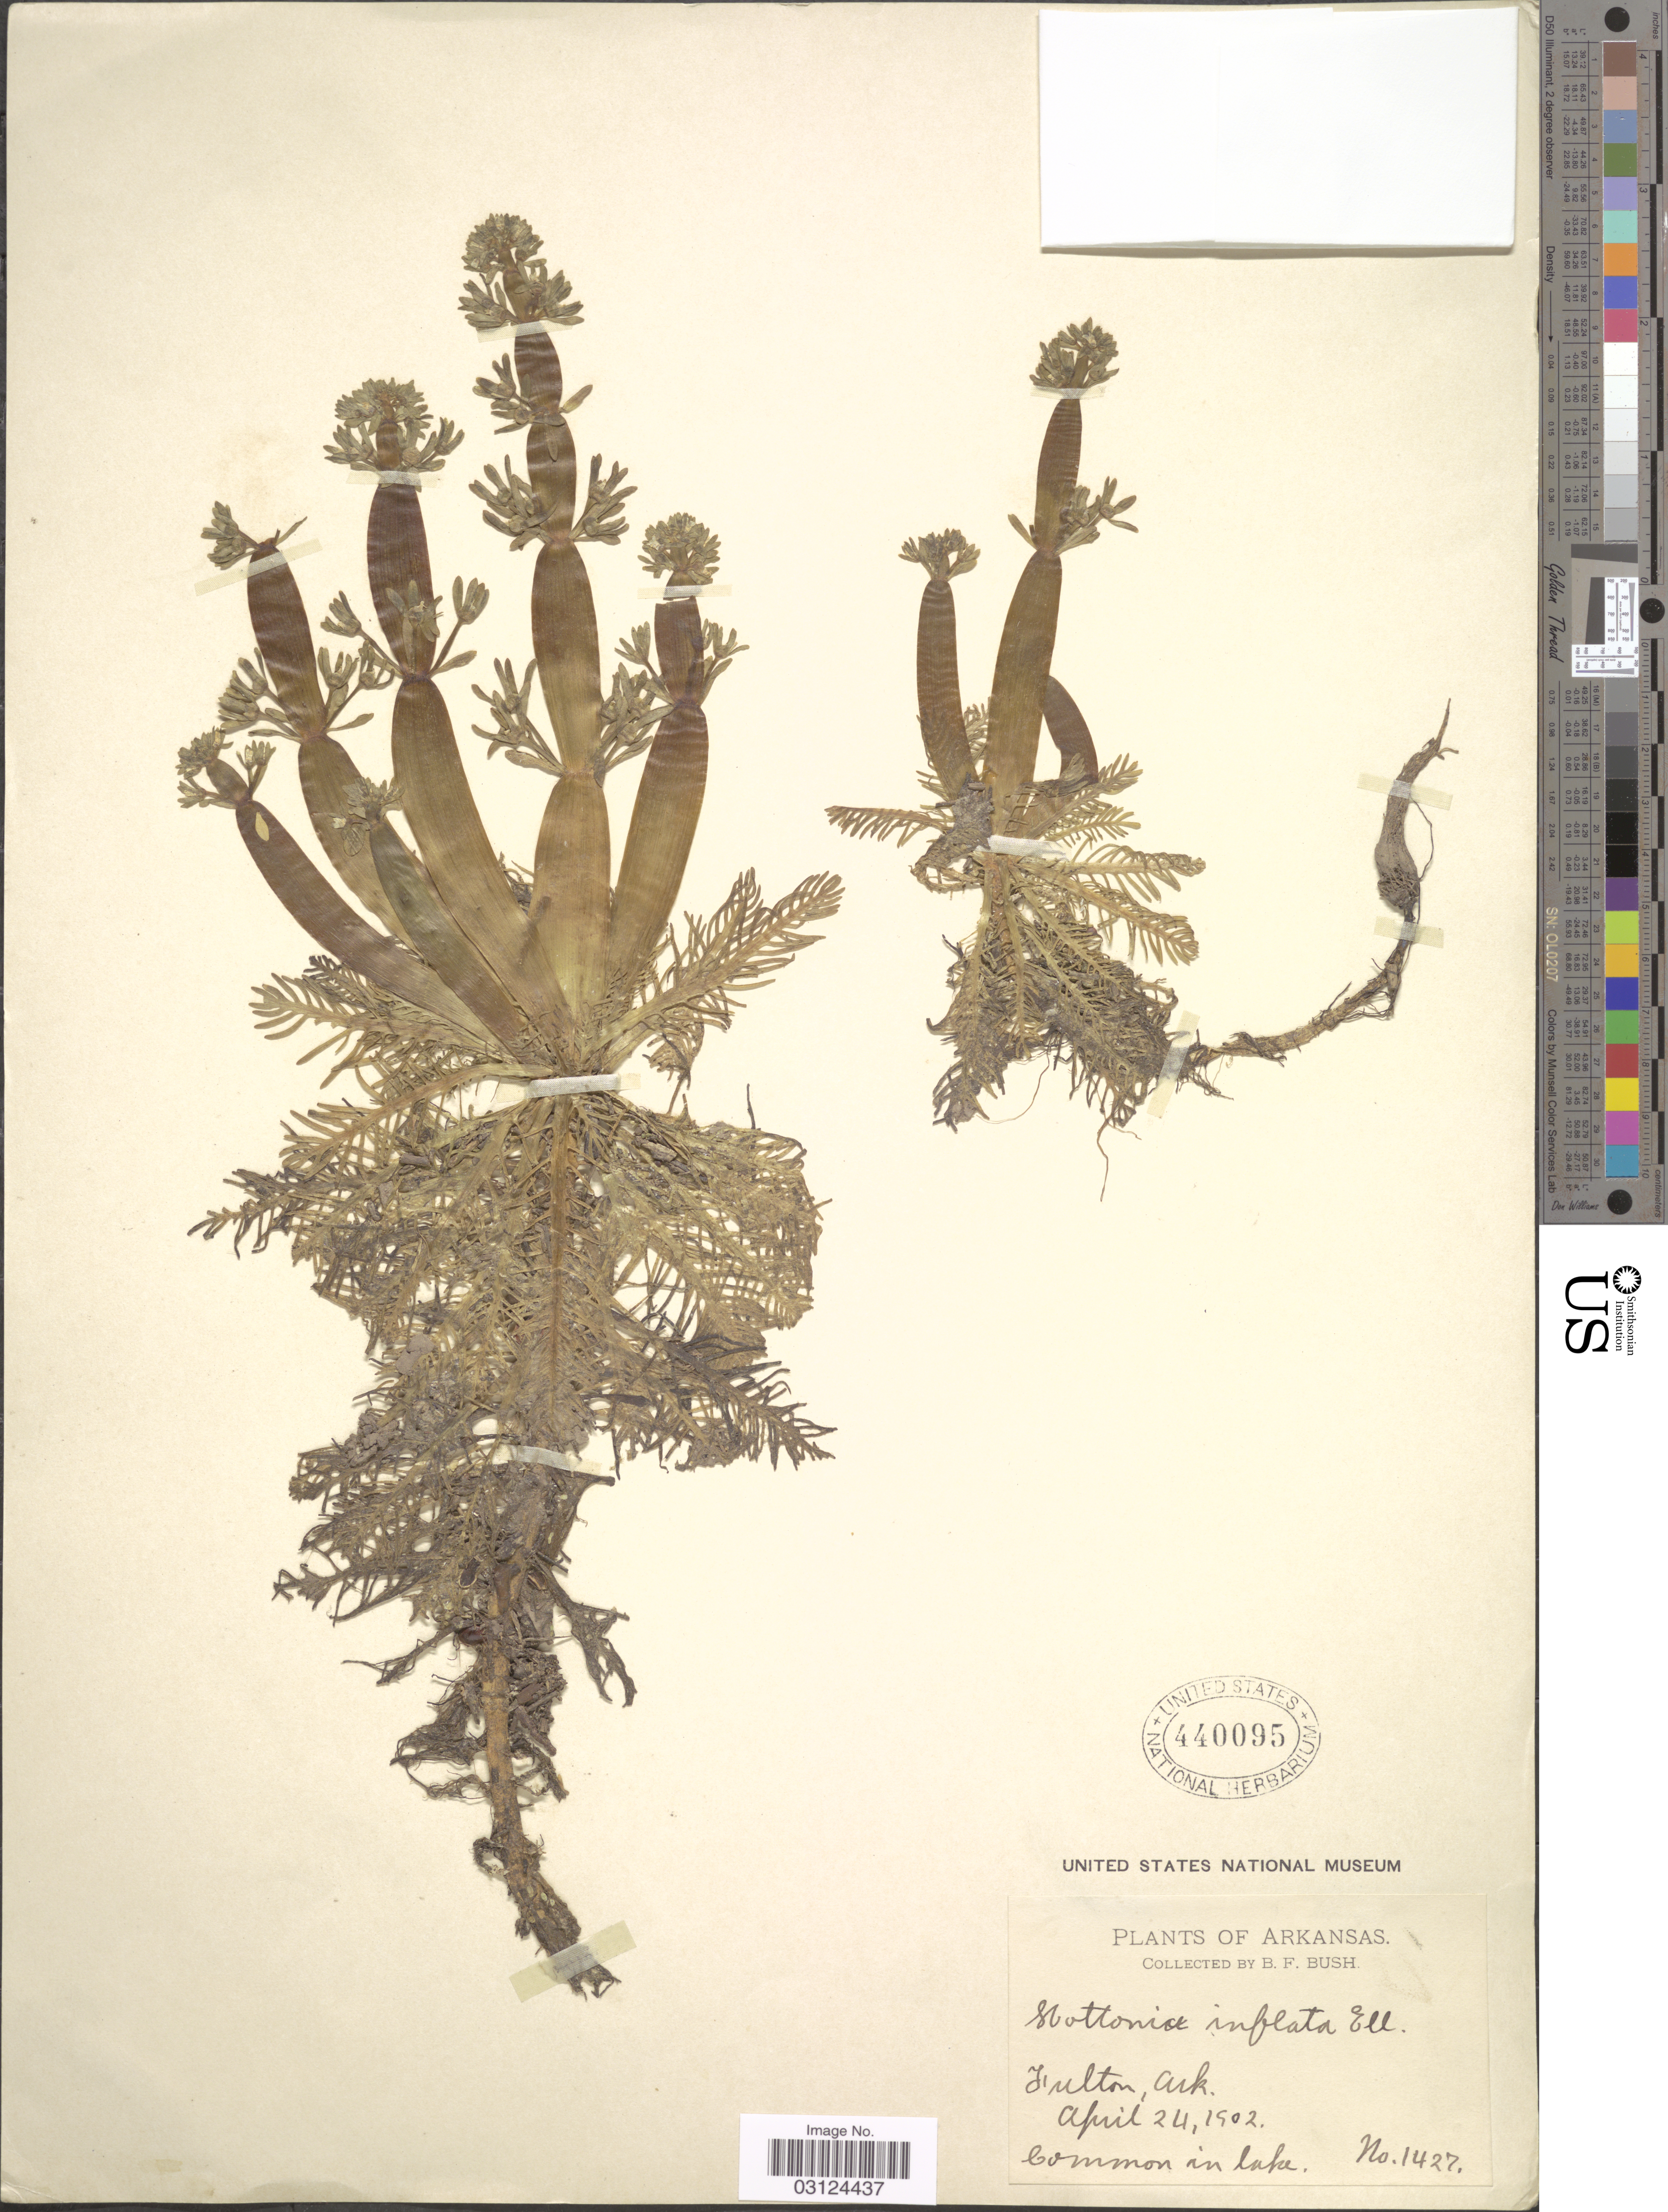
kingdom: Plantae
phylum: Tracheophyta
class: Magnoliopsida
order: Ericales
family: Primulaceae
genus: Hottonia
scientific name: Hottonia inflata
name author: Elliott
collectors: B. F. Bush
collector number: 1427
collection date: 1902-04-24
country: United States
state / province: Arkansas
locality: Fulton.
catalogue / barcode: US 440095